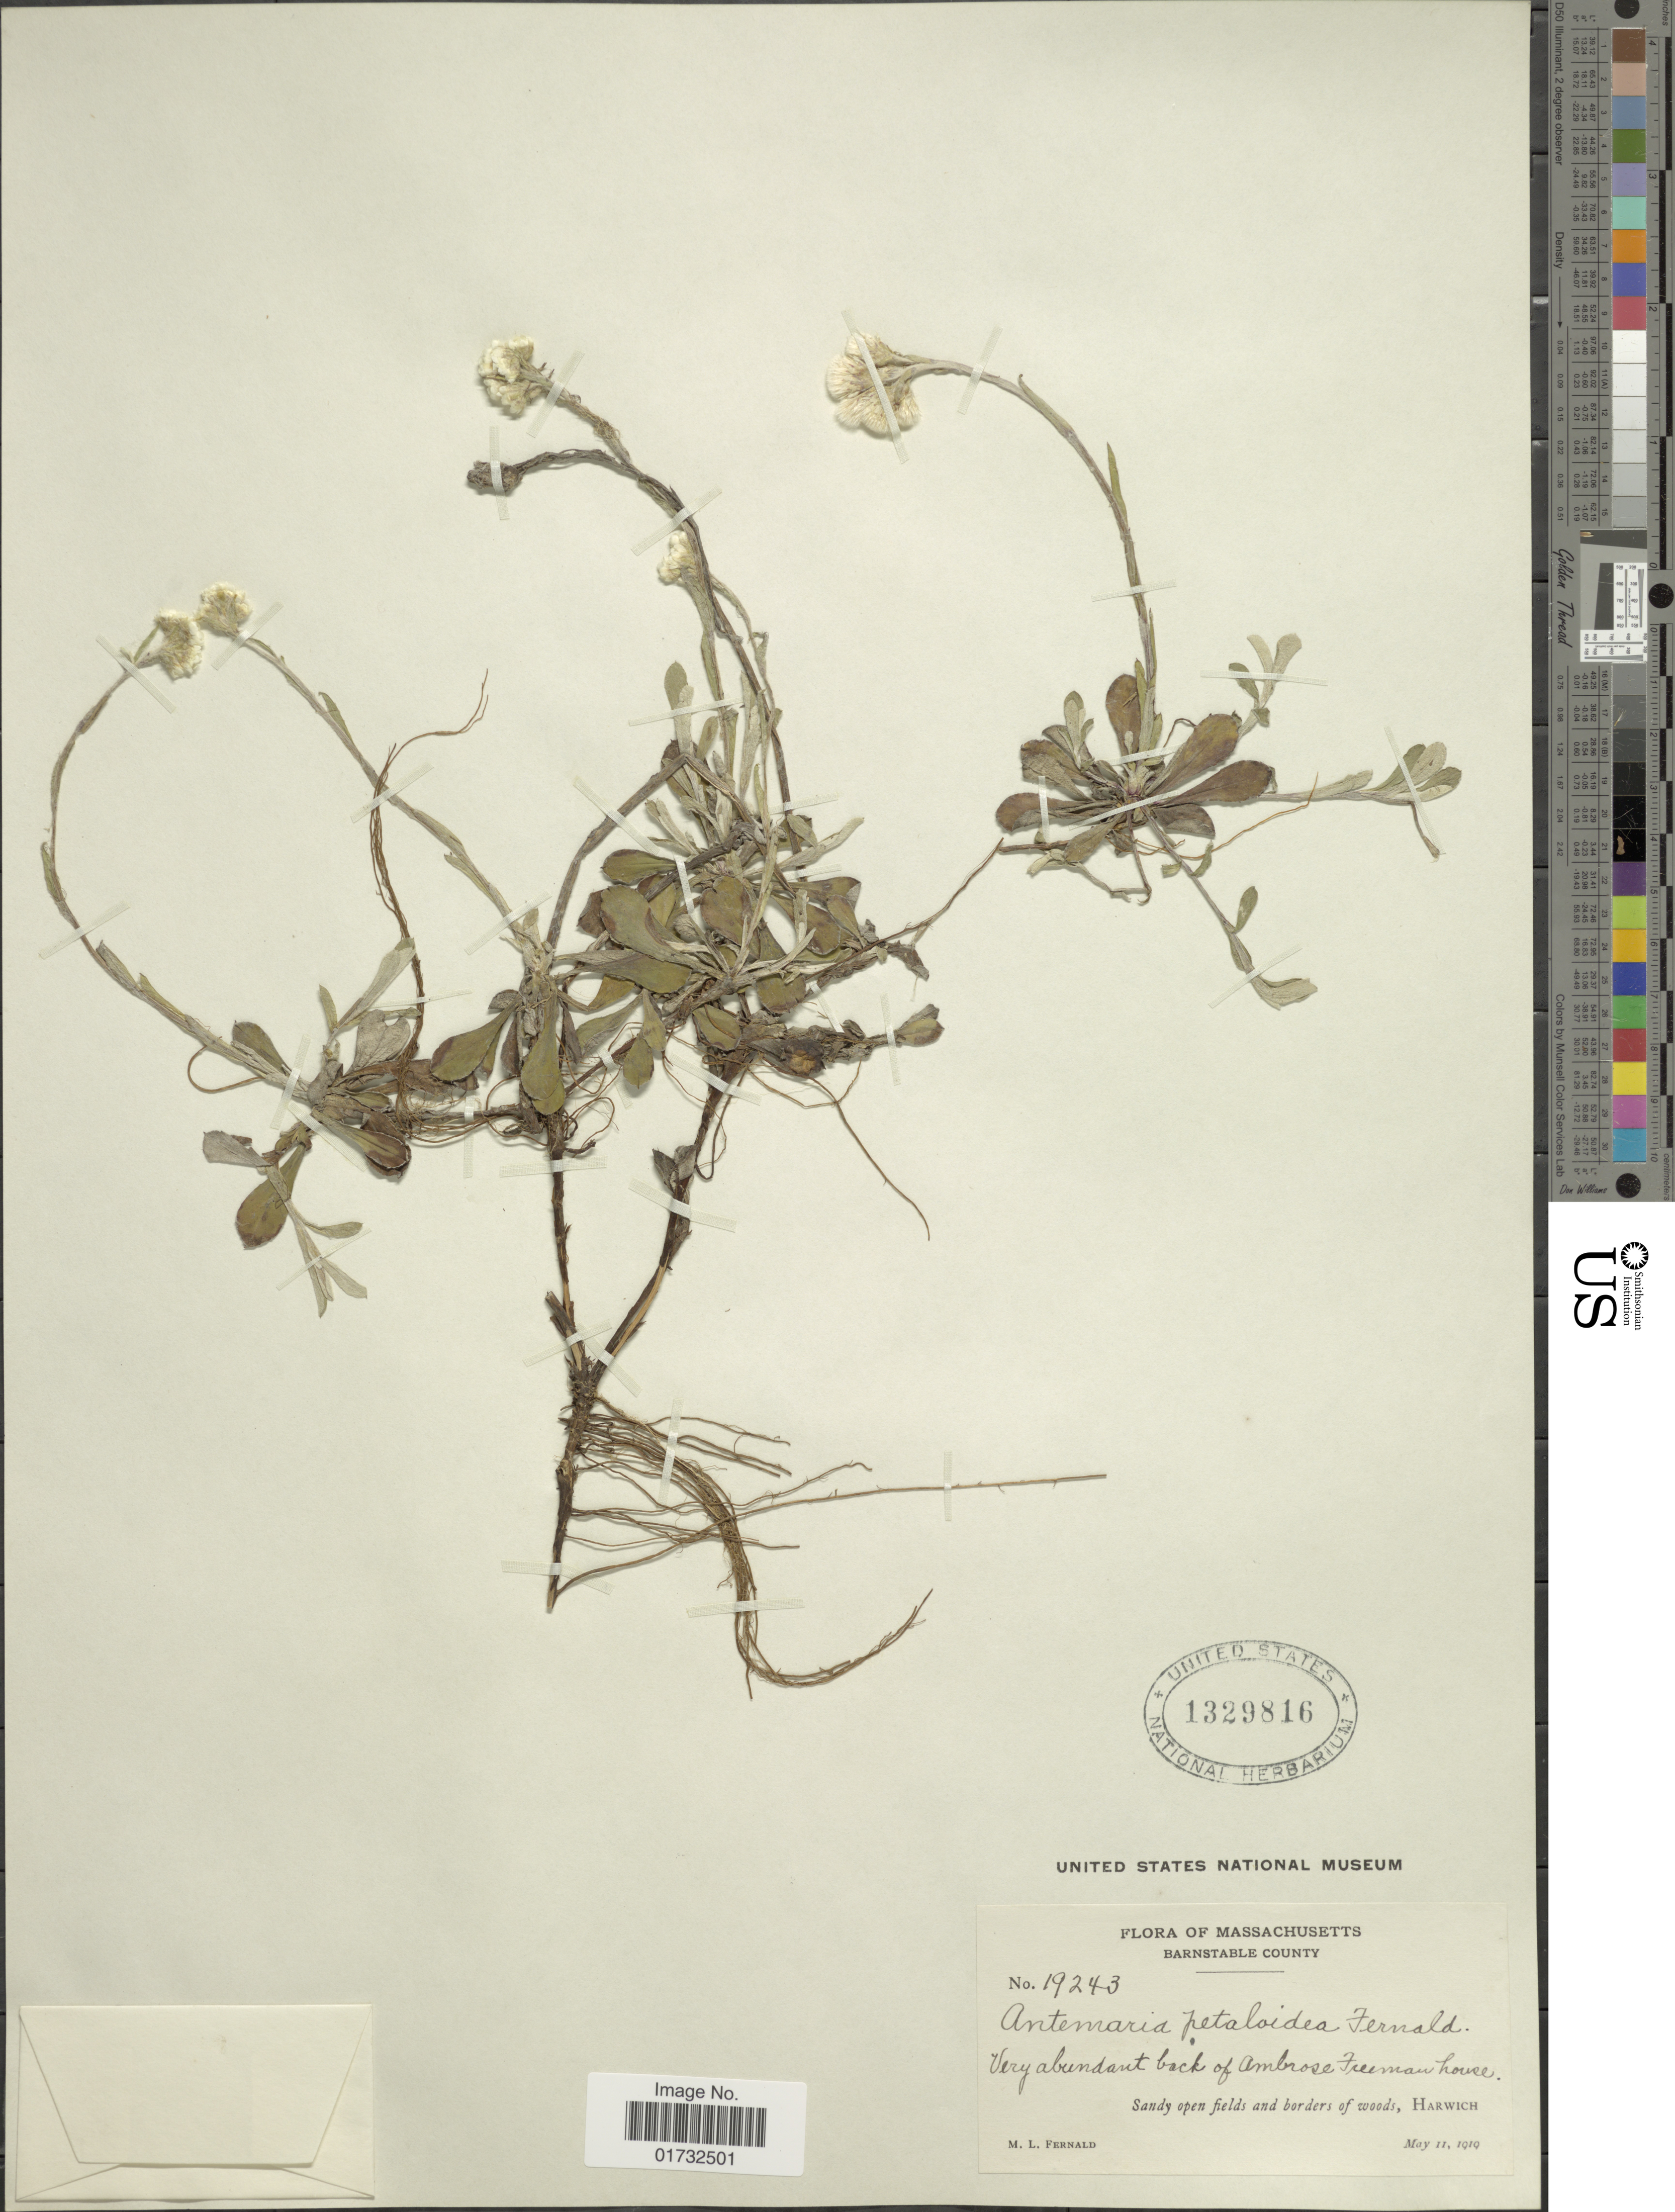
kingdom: Plantae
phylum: Tracheophyta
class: Magnoliopsida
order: Asterales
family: Asteraceae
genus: Antennaria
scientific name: Antennaria petaloidea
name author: (Fernald) Fernald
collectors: M. L. Fernald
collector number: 19243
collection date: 1919-05-11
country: United States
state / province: Massachusetts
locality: Barnstable County. back of Ambrose Freeman house. Harwich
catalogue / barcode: US 1329816